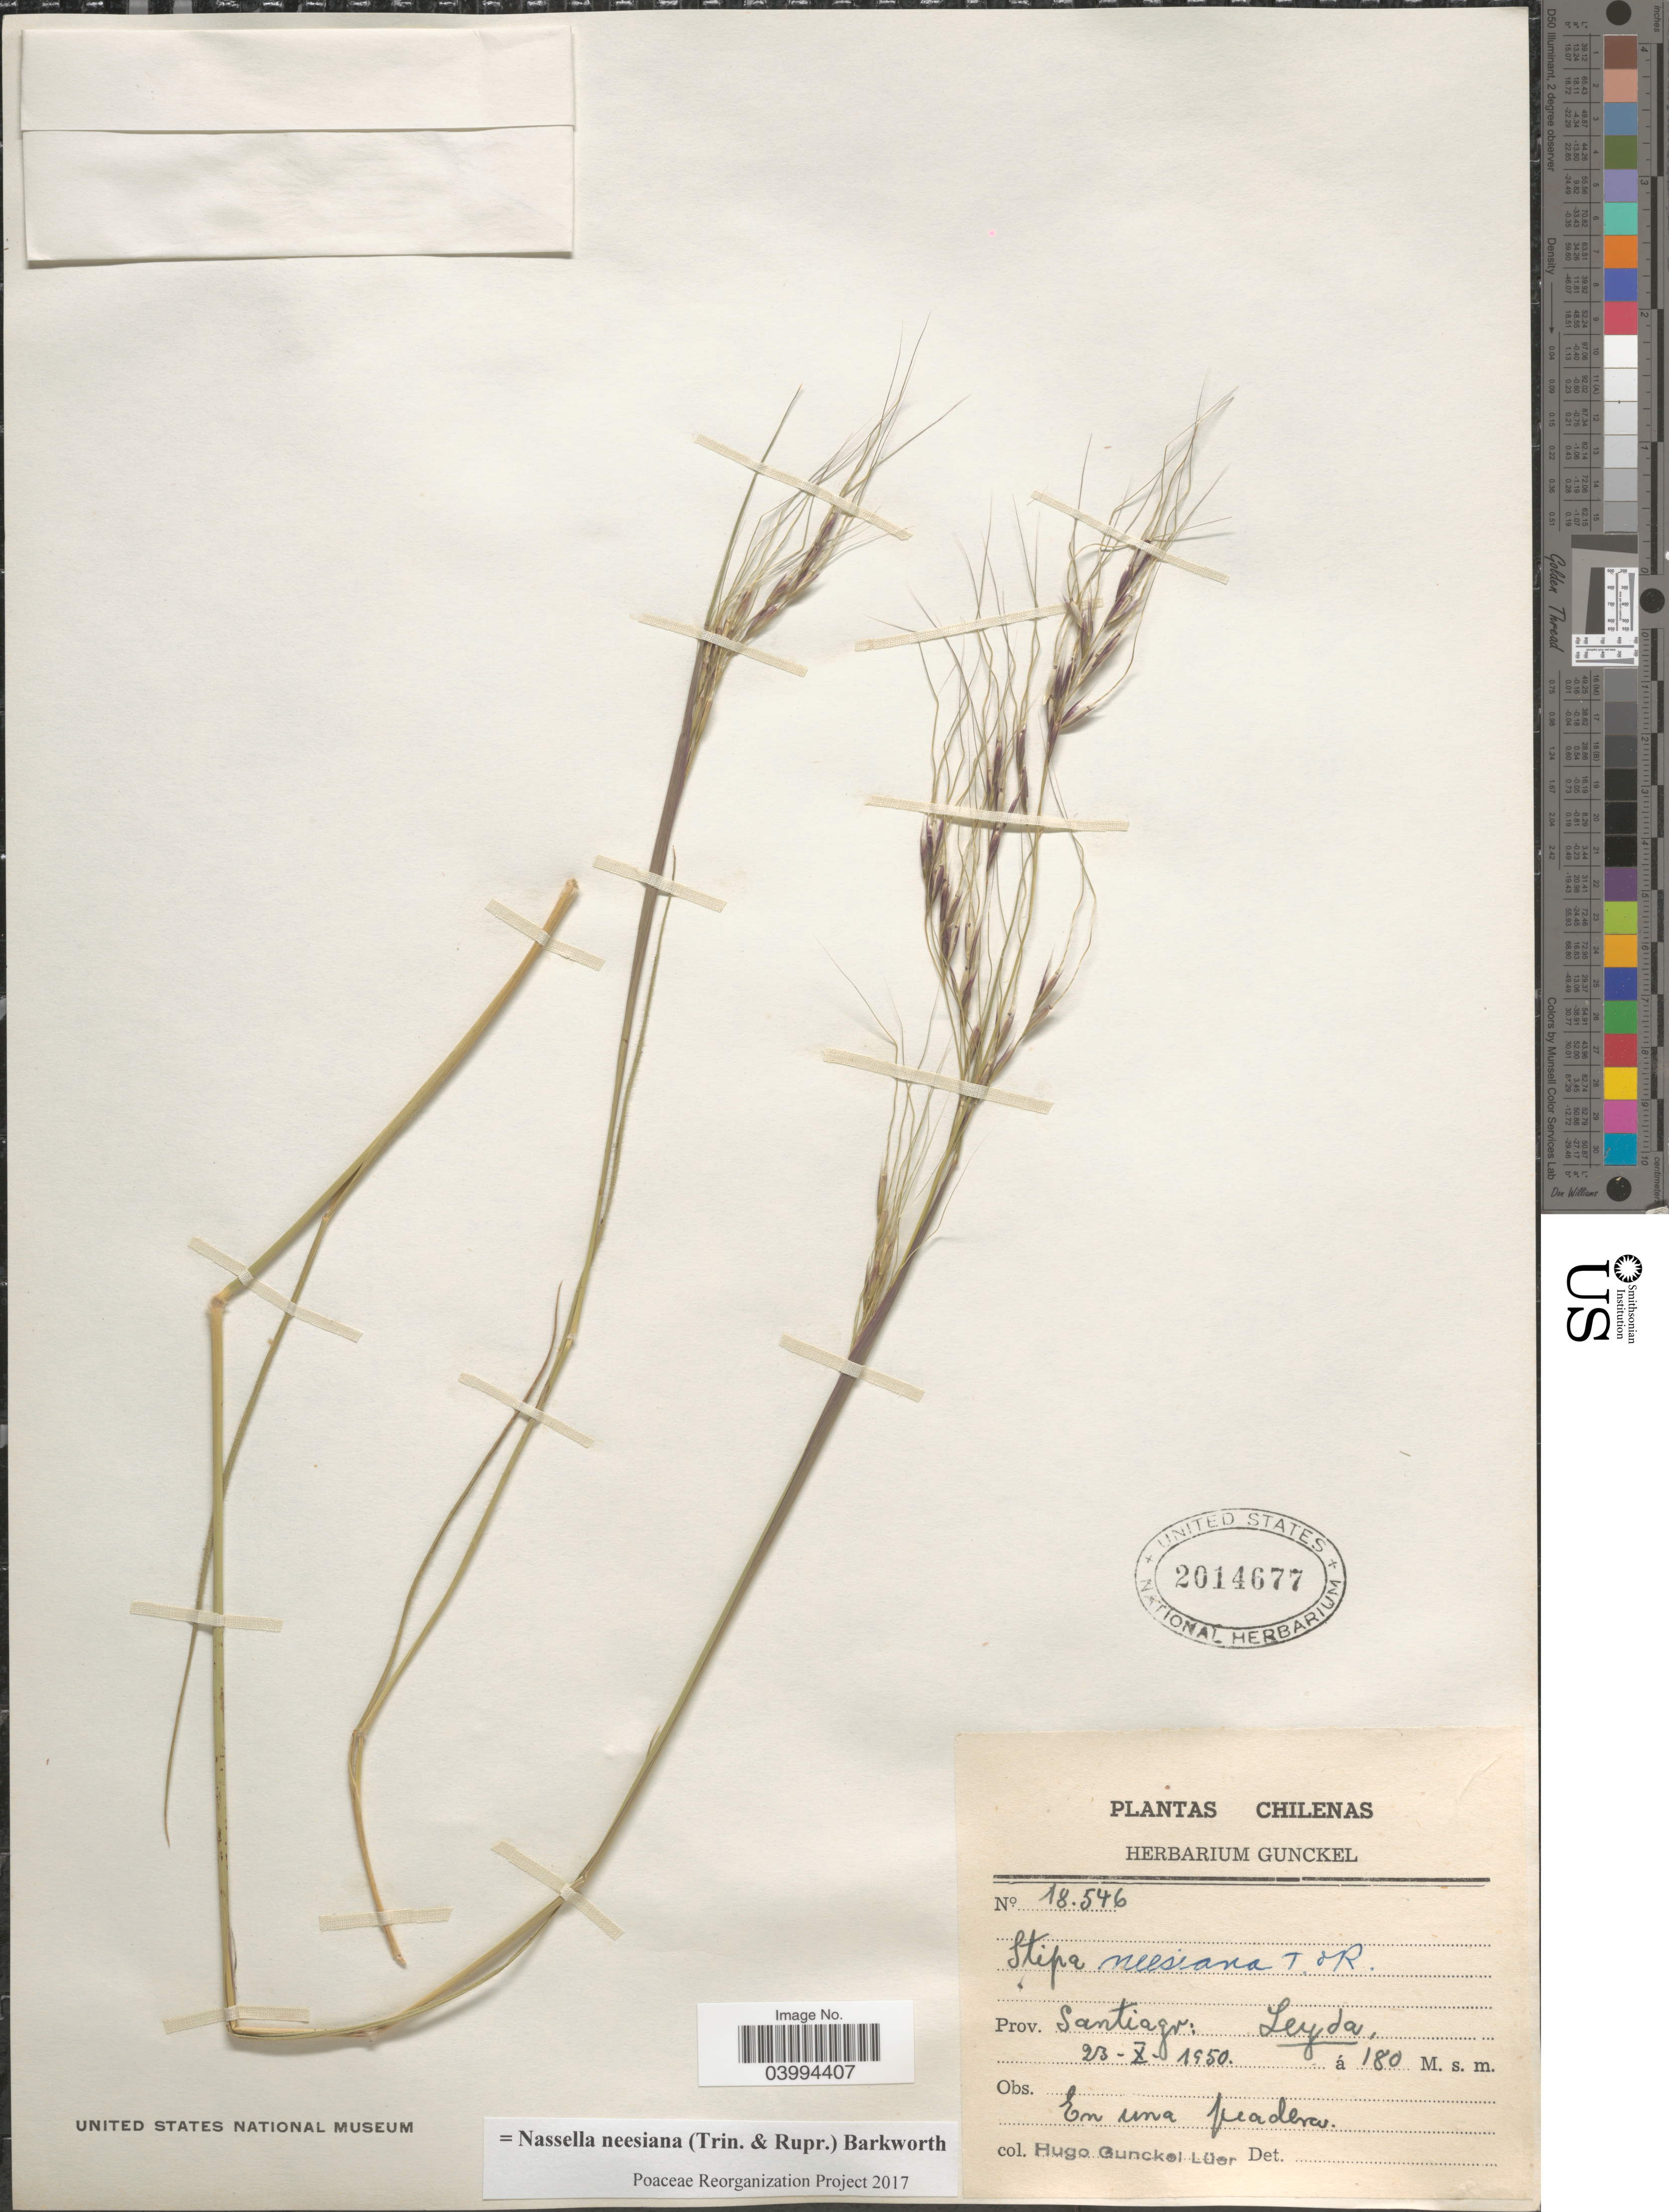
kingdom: Plantae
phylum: Tracheophyta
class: Liliopsida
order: Poales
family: Poaceae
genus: Nassella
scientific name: Nassella neesiana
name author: (Trin. & Rupr.) Barkworth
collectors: H. Gunckel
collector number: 18546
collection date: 1950-10-23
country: Chile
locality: Prov. Santiago: Leyda.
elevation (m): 180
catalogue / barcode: US 2014677